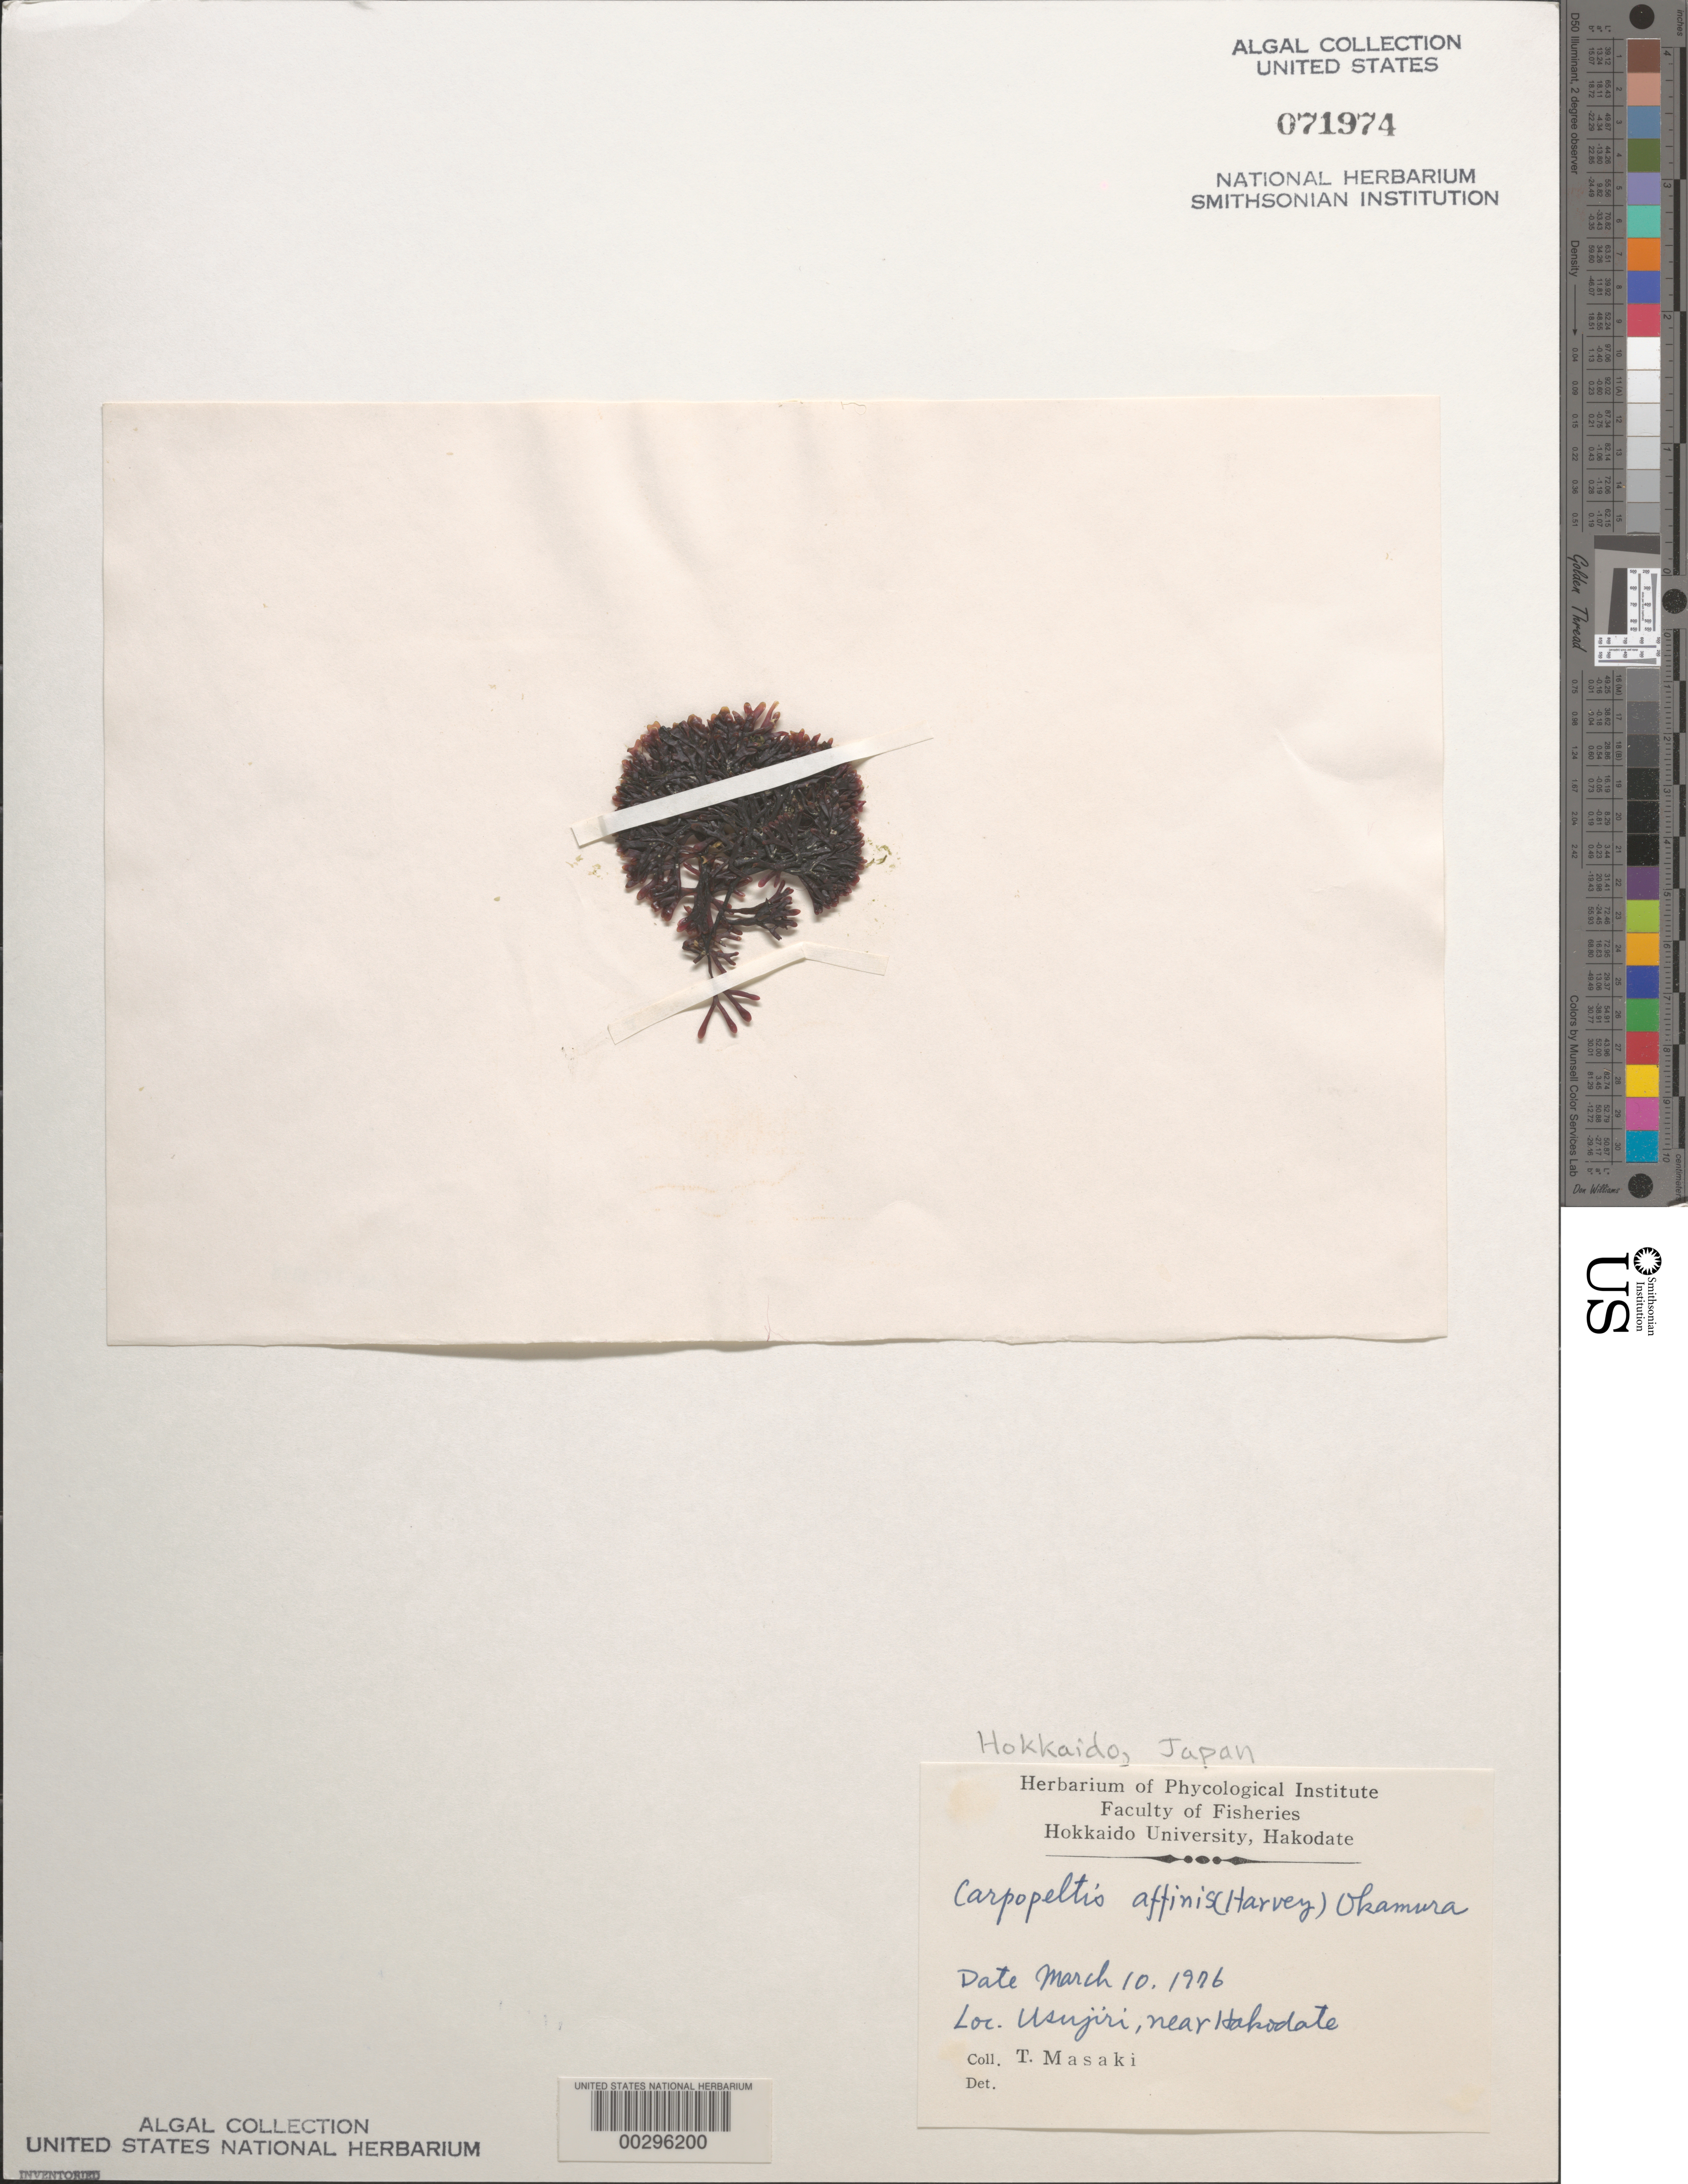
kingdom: Plantae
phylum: Rhodophyta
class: Florideophyceae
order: Halymeniales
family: Halymeniaceae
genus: Polyopes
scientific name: Polyopes affinis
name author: (Harvey) Kawaguchi & Wang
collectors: T. Masaki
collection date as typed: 10 Mar 1976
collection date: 1976-03-10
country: Japan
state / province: Hokkaido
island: Hokkaido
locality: Usujiri, near Hakodate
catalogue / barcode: US 71974